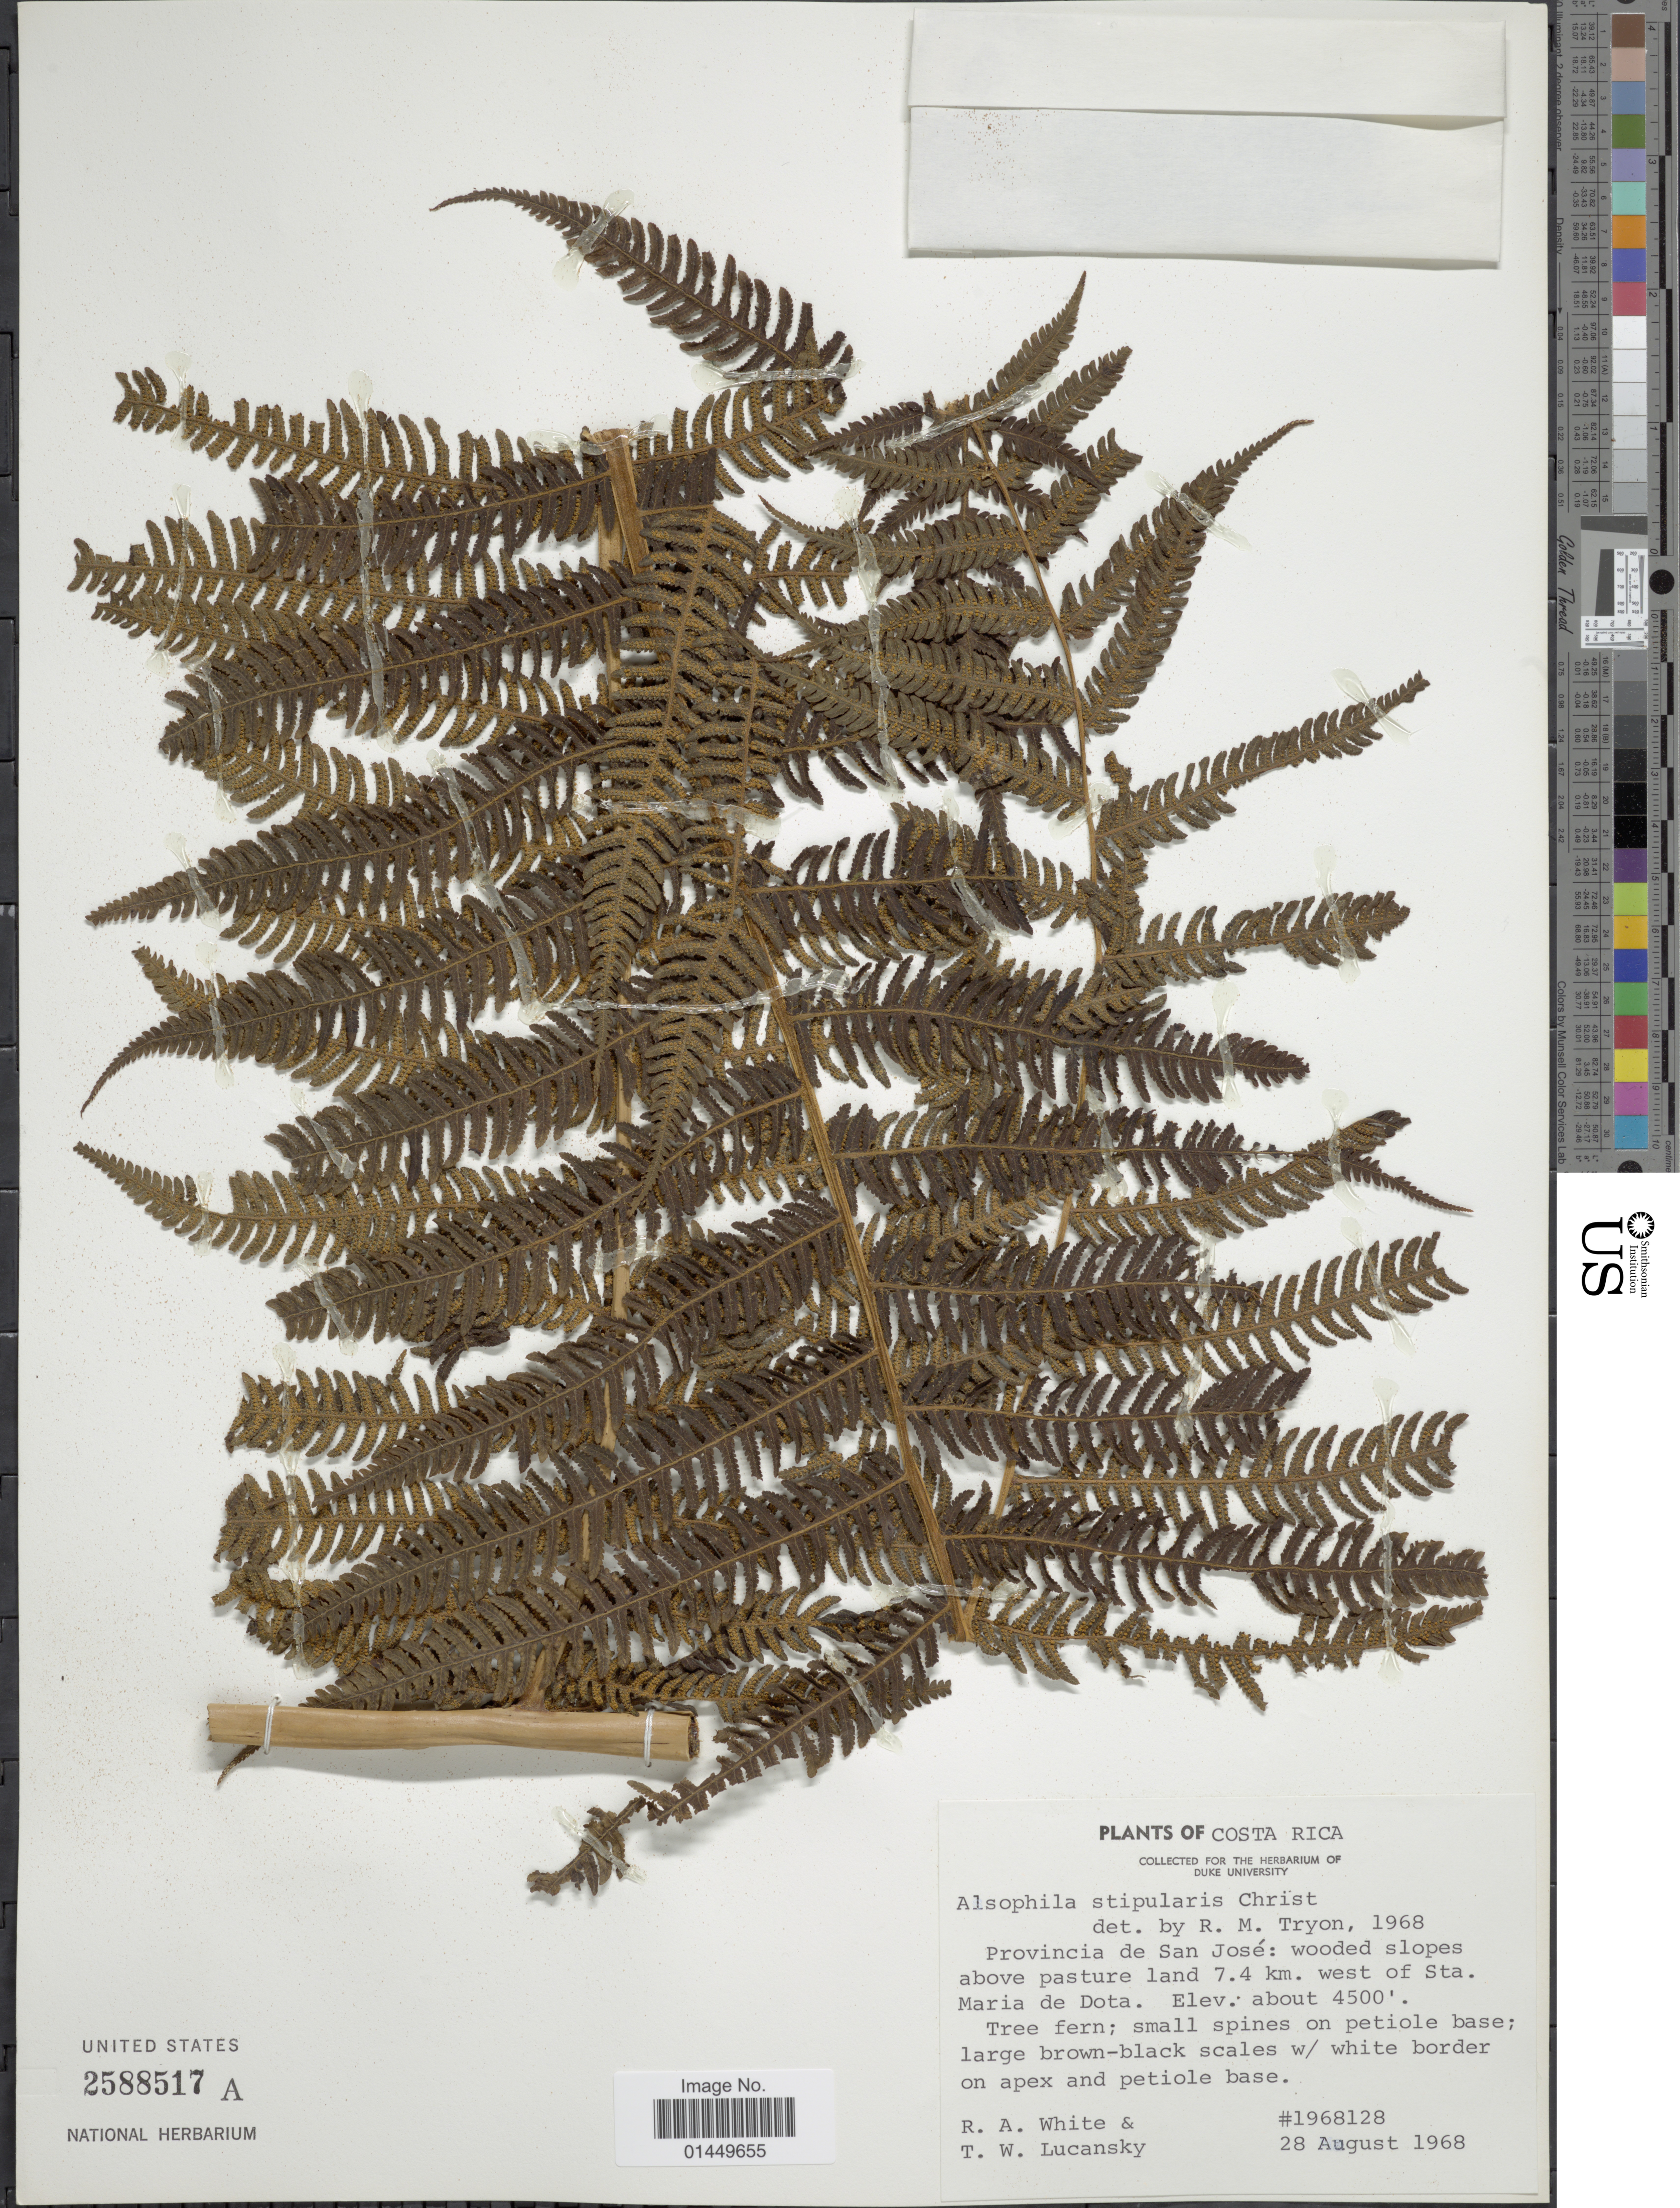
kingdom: Plantae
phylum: Tracheophyta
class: Polypodiopsida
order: Cyatheales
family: Cyatheaceae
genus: Cyathea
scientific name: Cyathea stipularis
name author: (Christ) Domin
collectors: R. A. White & T. Lucansky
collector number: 1968128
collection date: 1968-08-28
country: Costa Rica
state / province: San José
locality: Provincia de San Jose: wooded slopes above pasture land 7.4 km. west of Sta. Maria de Dota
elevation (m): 1372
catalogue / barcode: US 2588517A